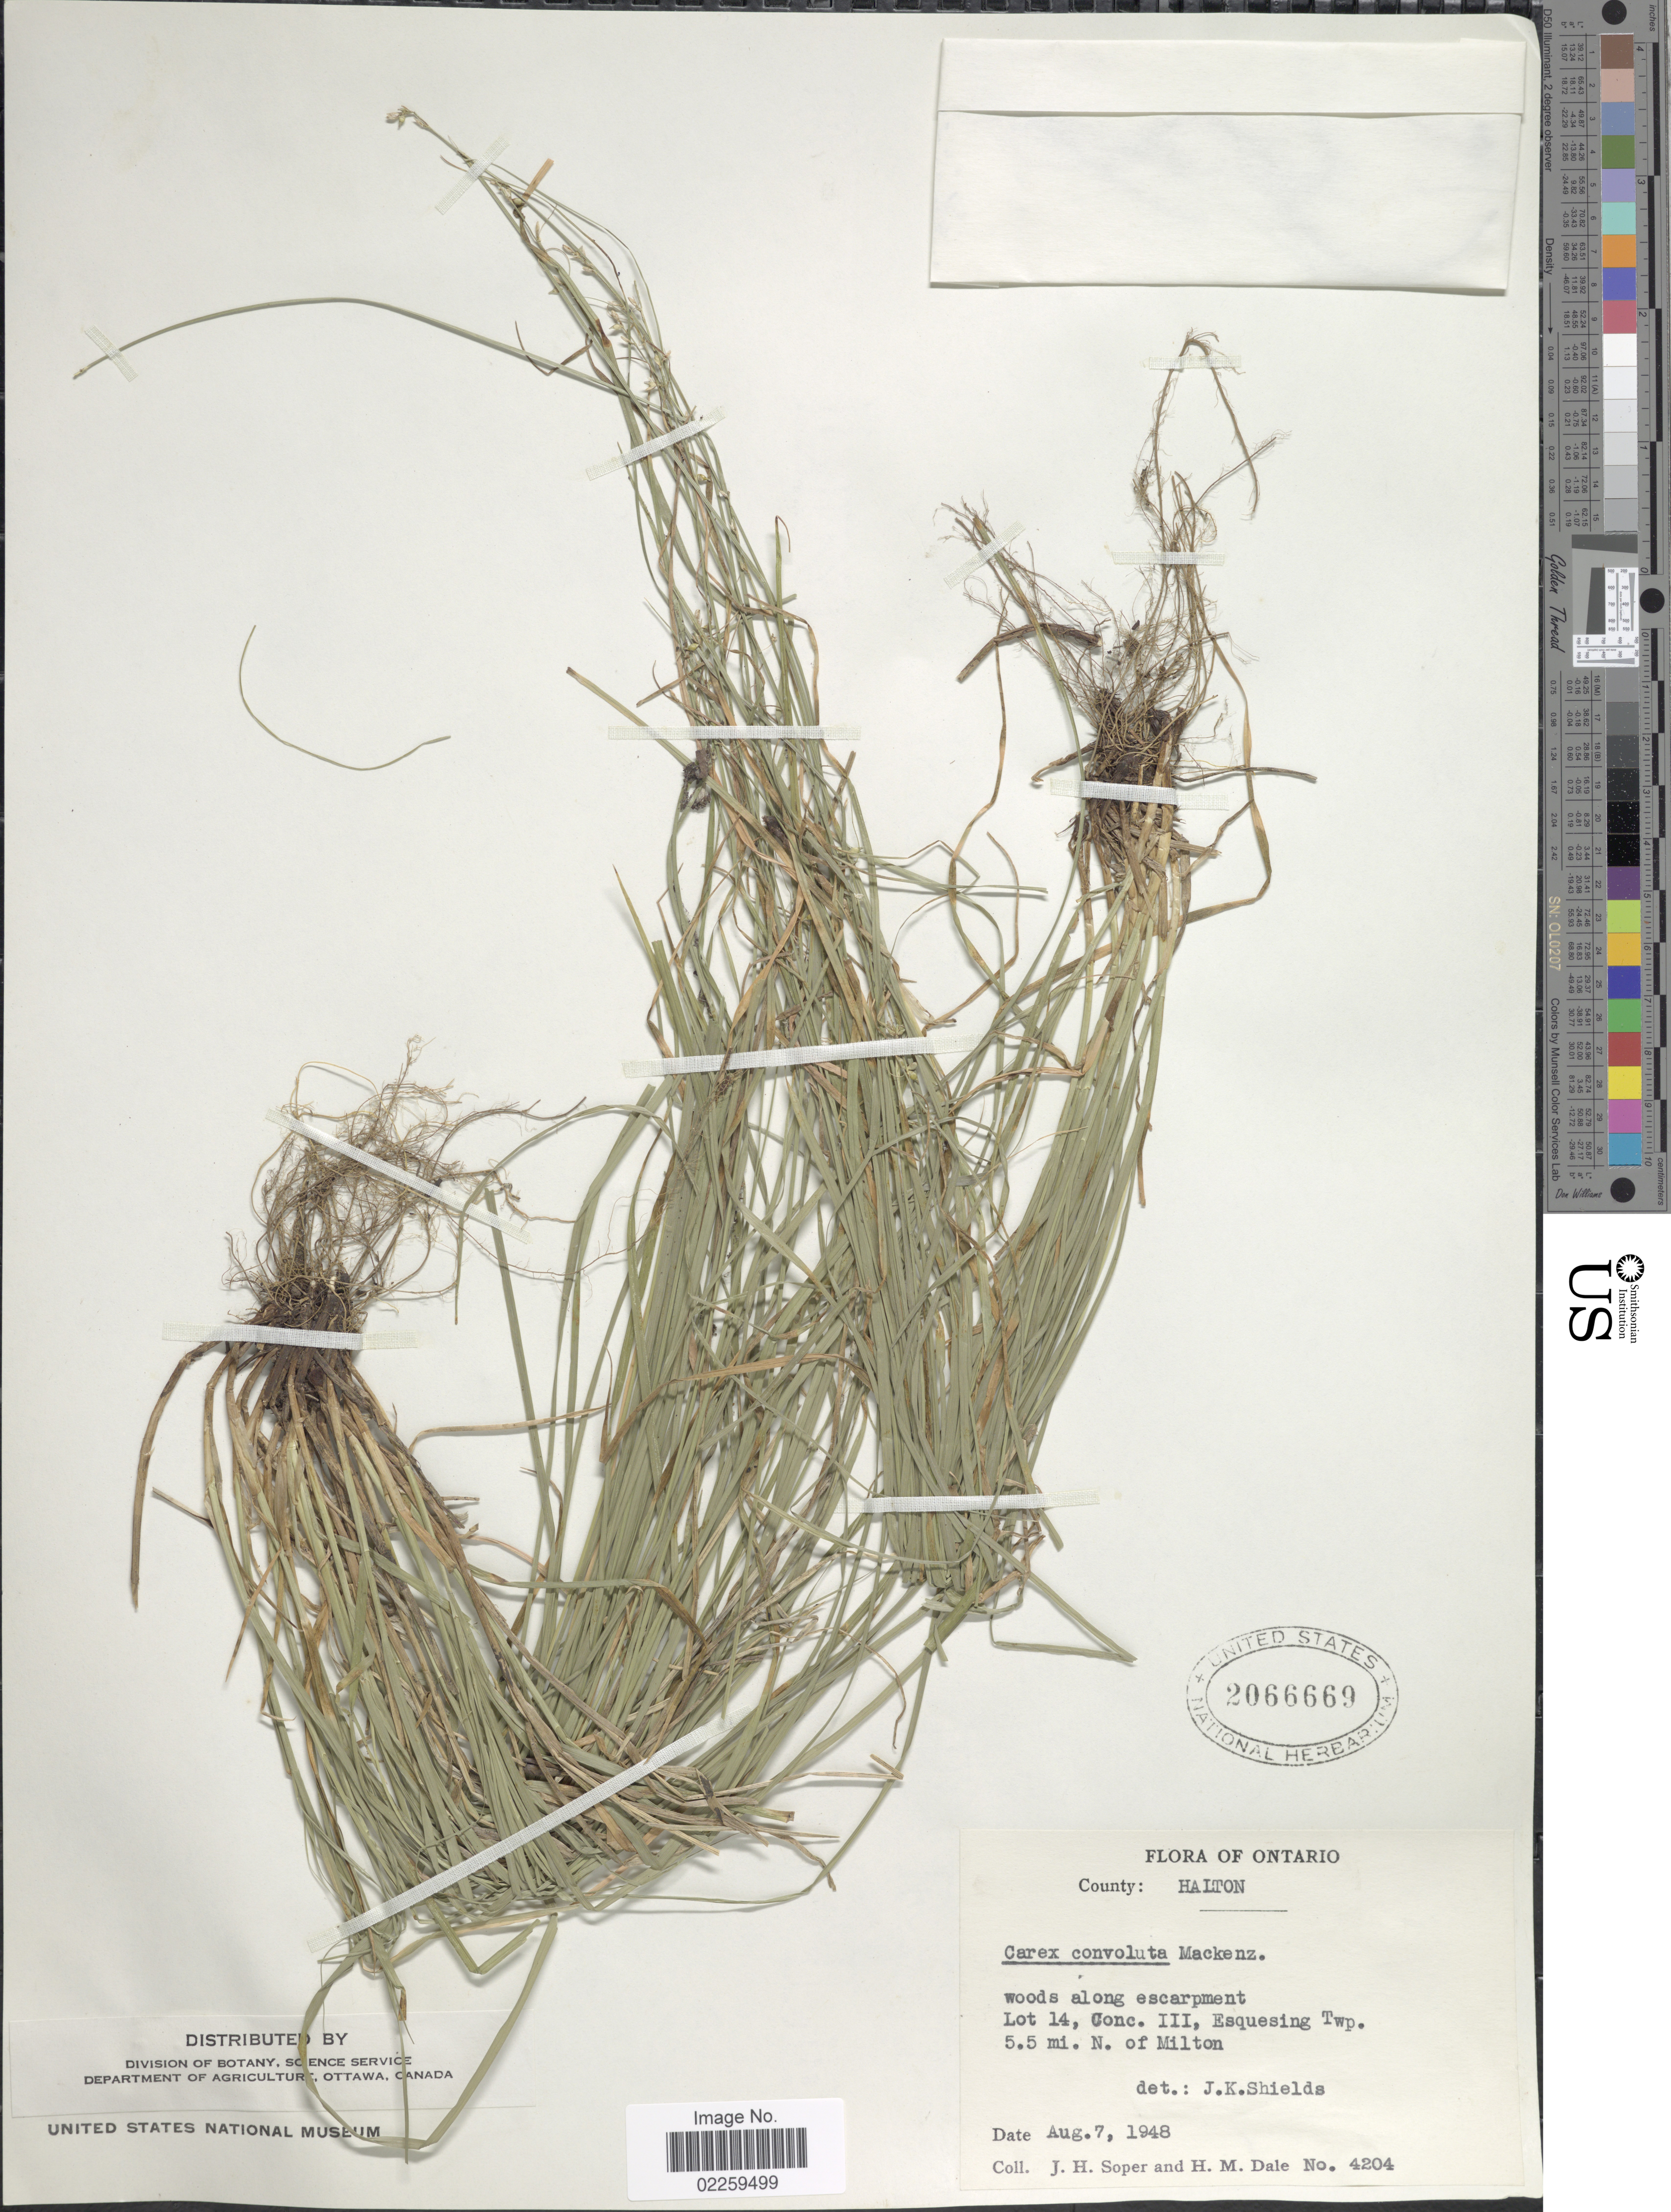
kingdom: Plantae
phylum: Tracheophyta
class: Liliopsida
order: Poales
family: Cyperaceae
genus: Carex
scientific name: Carex rosea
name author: Willd.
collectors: J. H. Soper & H. M. Dale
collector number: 4204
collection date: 1948-08-07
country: Canada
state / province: Ontario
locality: Ontario. woods along escarpment, County: Halton. Lot 14, Conc. III, Esquesing Twp. 5.5 mi. N. of Milton.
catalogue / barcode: US 2066669